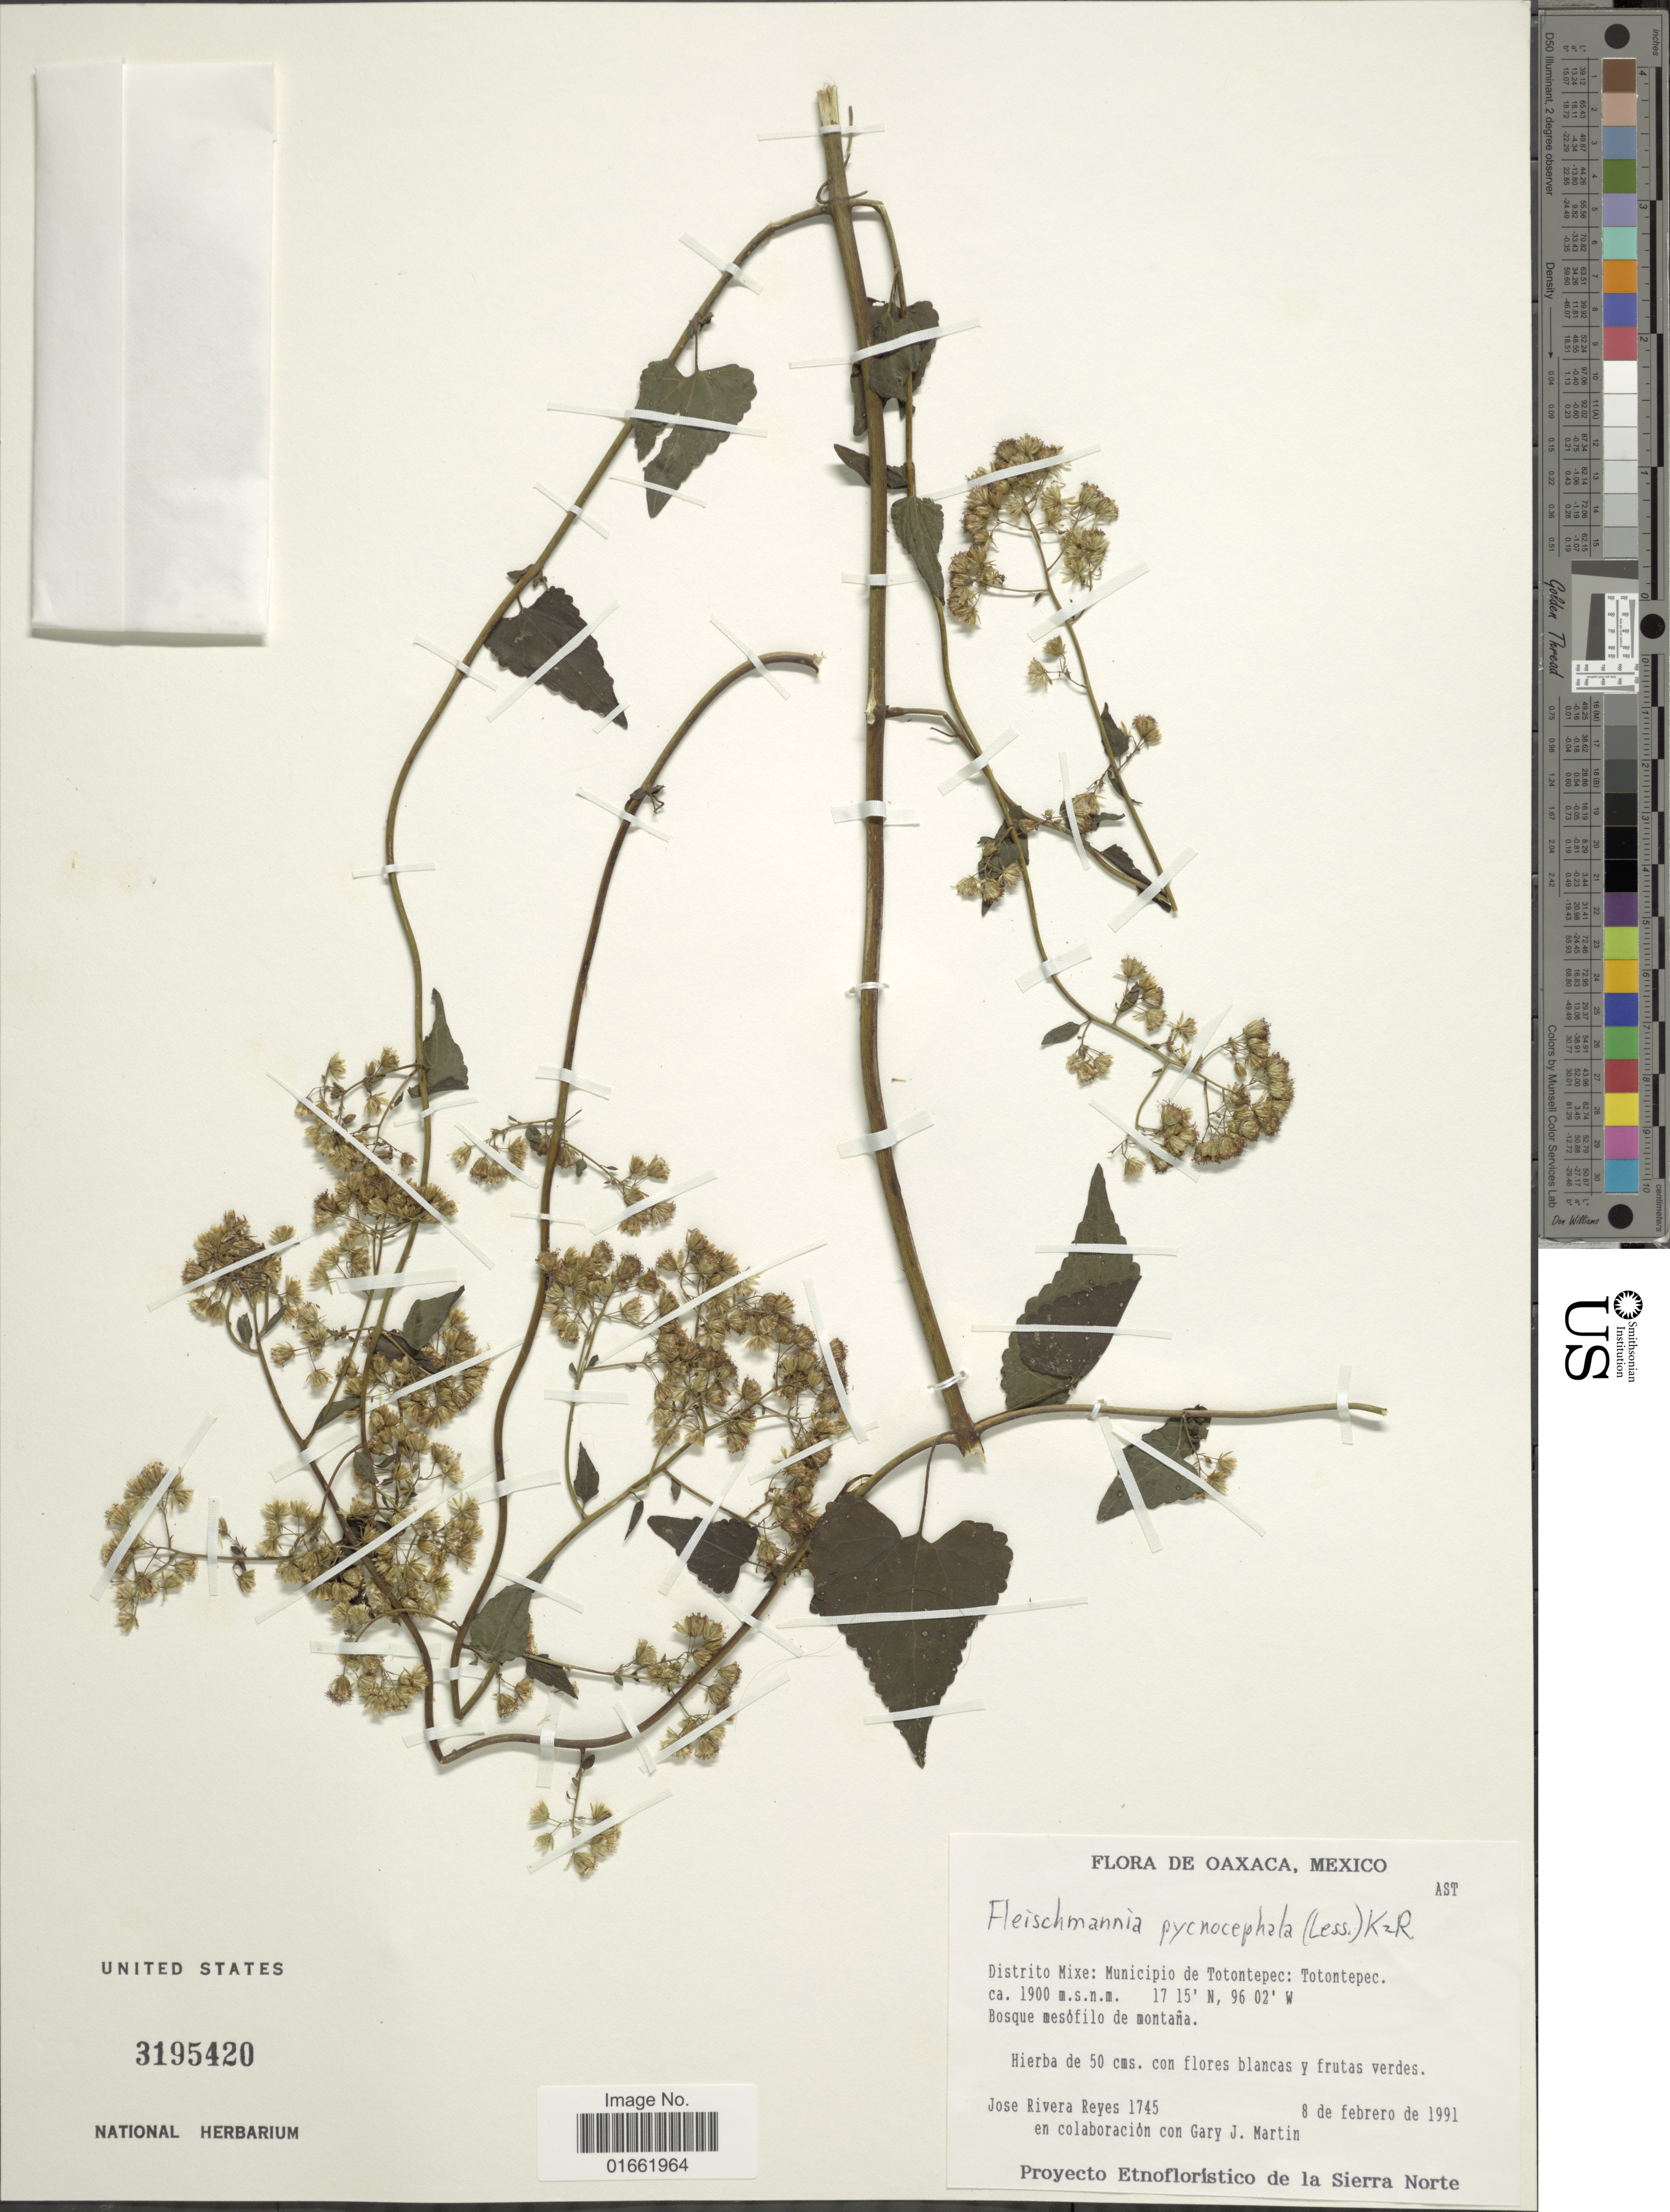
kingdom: Plantae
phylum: Tracheophyta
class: Magnoliopsida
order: Asterales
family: Asteraceae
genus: Fleischmannia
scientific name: Fleischmannia pycnocephala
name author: (Less.) R.M. King & H. Rob.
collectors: J. Reyes & G. J. Martin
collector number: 1745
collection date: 1991-02-08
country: Mexico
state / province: Oaxaca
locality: Distrito Mixe: Municipio de Totontepec: Totontepec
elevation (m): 1900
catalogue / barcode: US 3195420